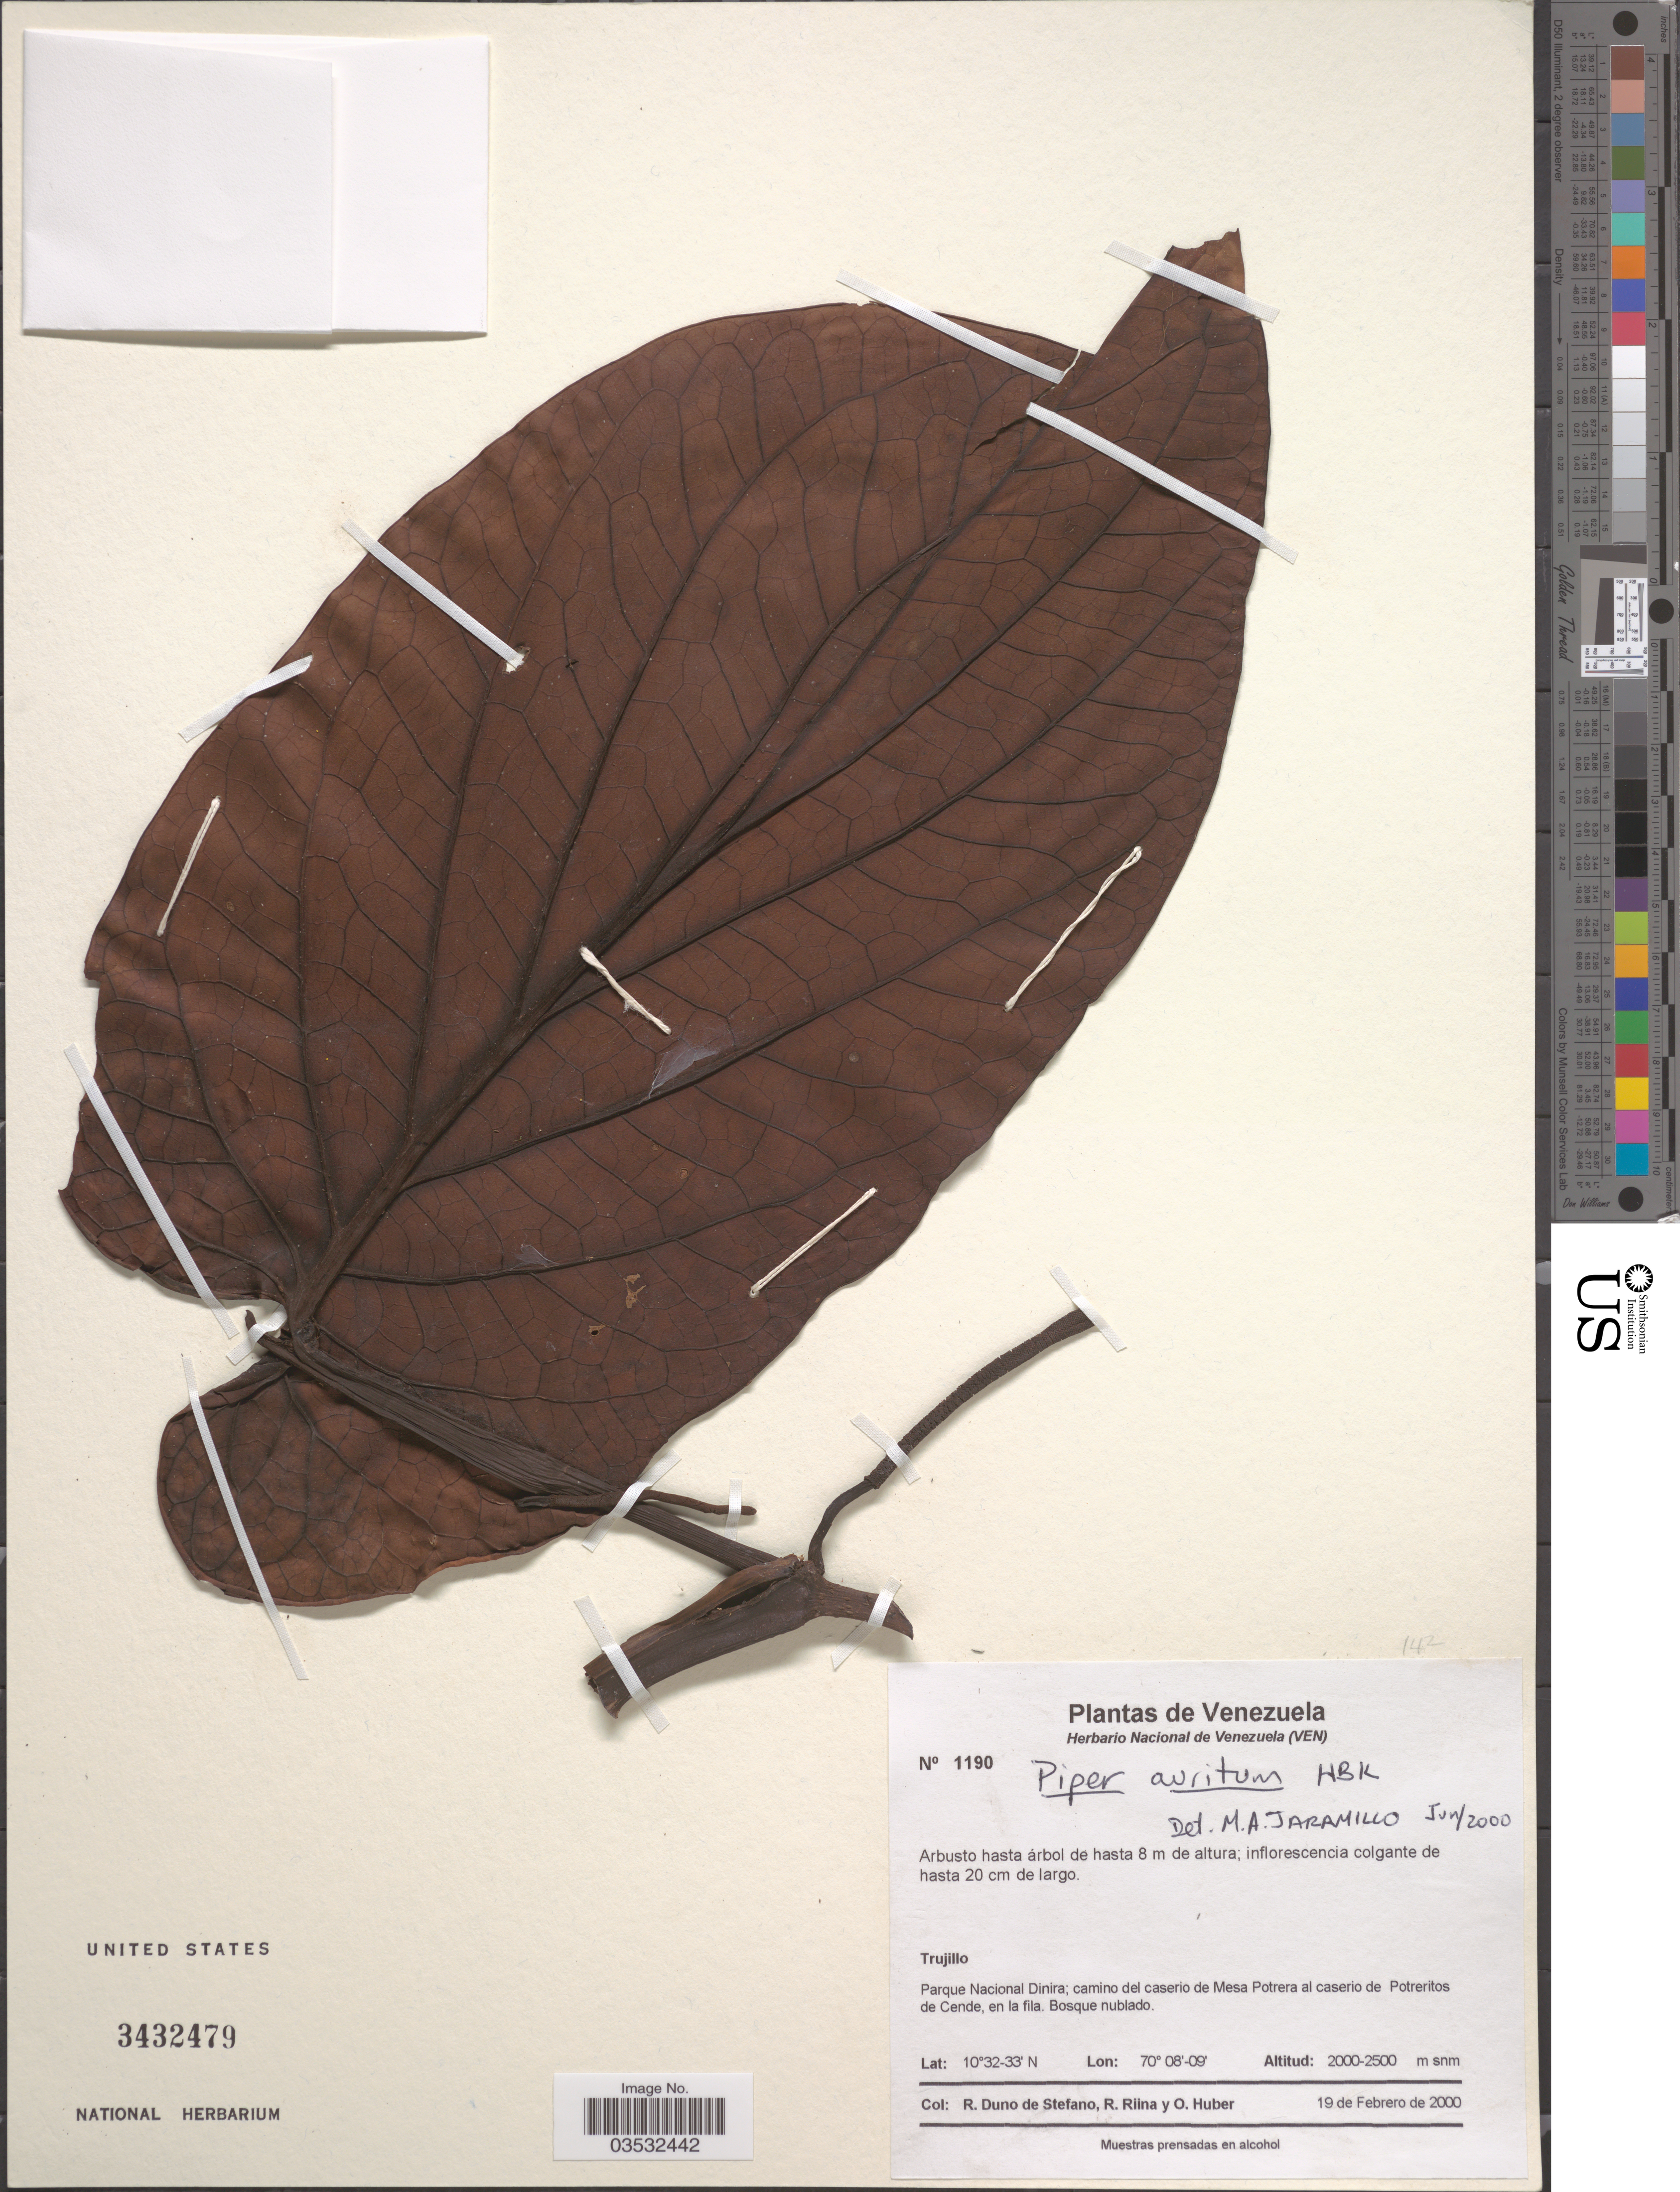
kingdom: Plantae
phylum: Tracheophyta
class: Magnoliopsida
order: Piperales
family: Piperaceae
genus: Piper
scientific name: Piper auritum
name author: Kunth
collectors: R. Duno de Stefano, R. Riina & O. Huber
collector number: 1190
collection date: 2000-02-19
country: Venezuela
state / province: Trujillo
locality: Parque Nacional Dinira; camino del caserio de Mesa Potrera al caserio de Potreritos de Cende, en la fila.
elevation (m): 2000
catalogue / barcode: US 3432479